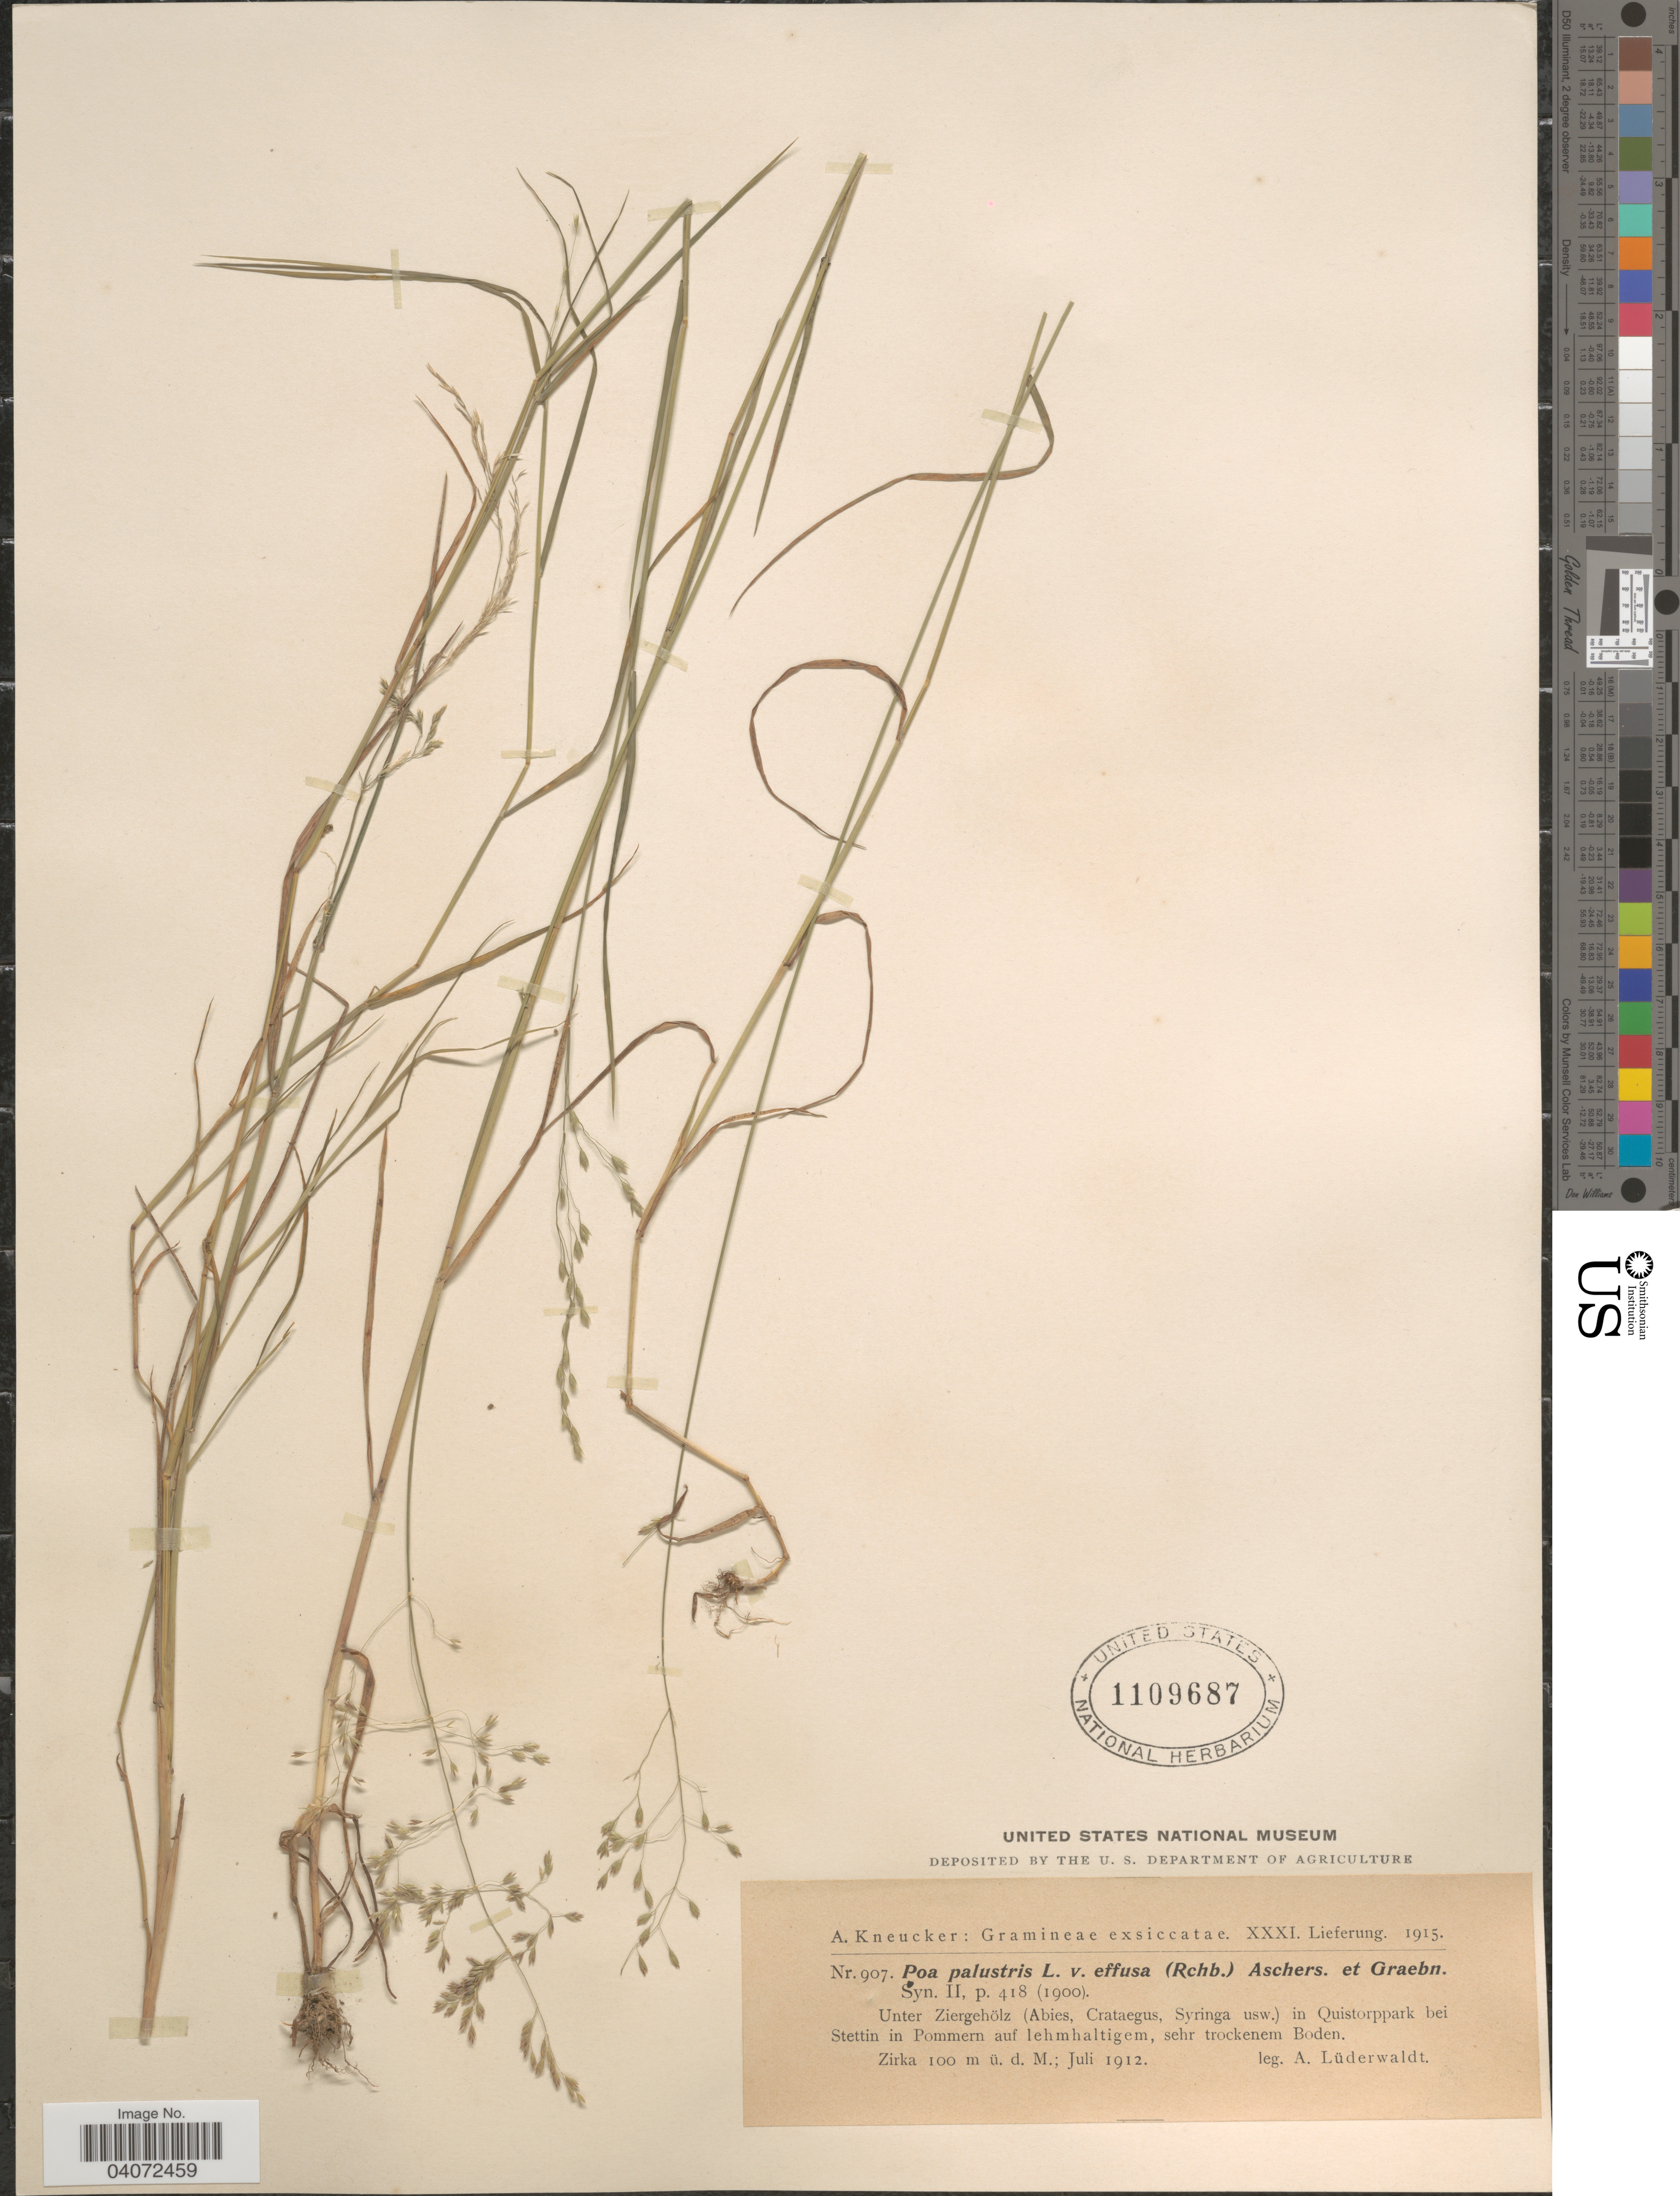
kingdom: Plantae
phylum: Tracheophyta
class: Liliopsida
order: Poales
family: Poaceae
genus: Poa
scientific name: Poa palustris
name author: L.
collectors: A. Lüderwaldt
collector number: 907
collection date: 1912-07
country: Poland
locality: Unter Ziergehölz (Abies, Crataegus, Syringa usw.) in Quistorppark bei Stettin in Pommern auf lehmhaltigen, sehr trockenen Boden.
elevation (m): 100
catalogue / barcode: US 1109687